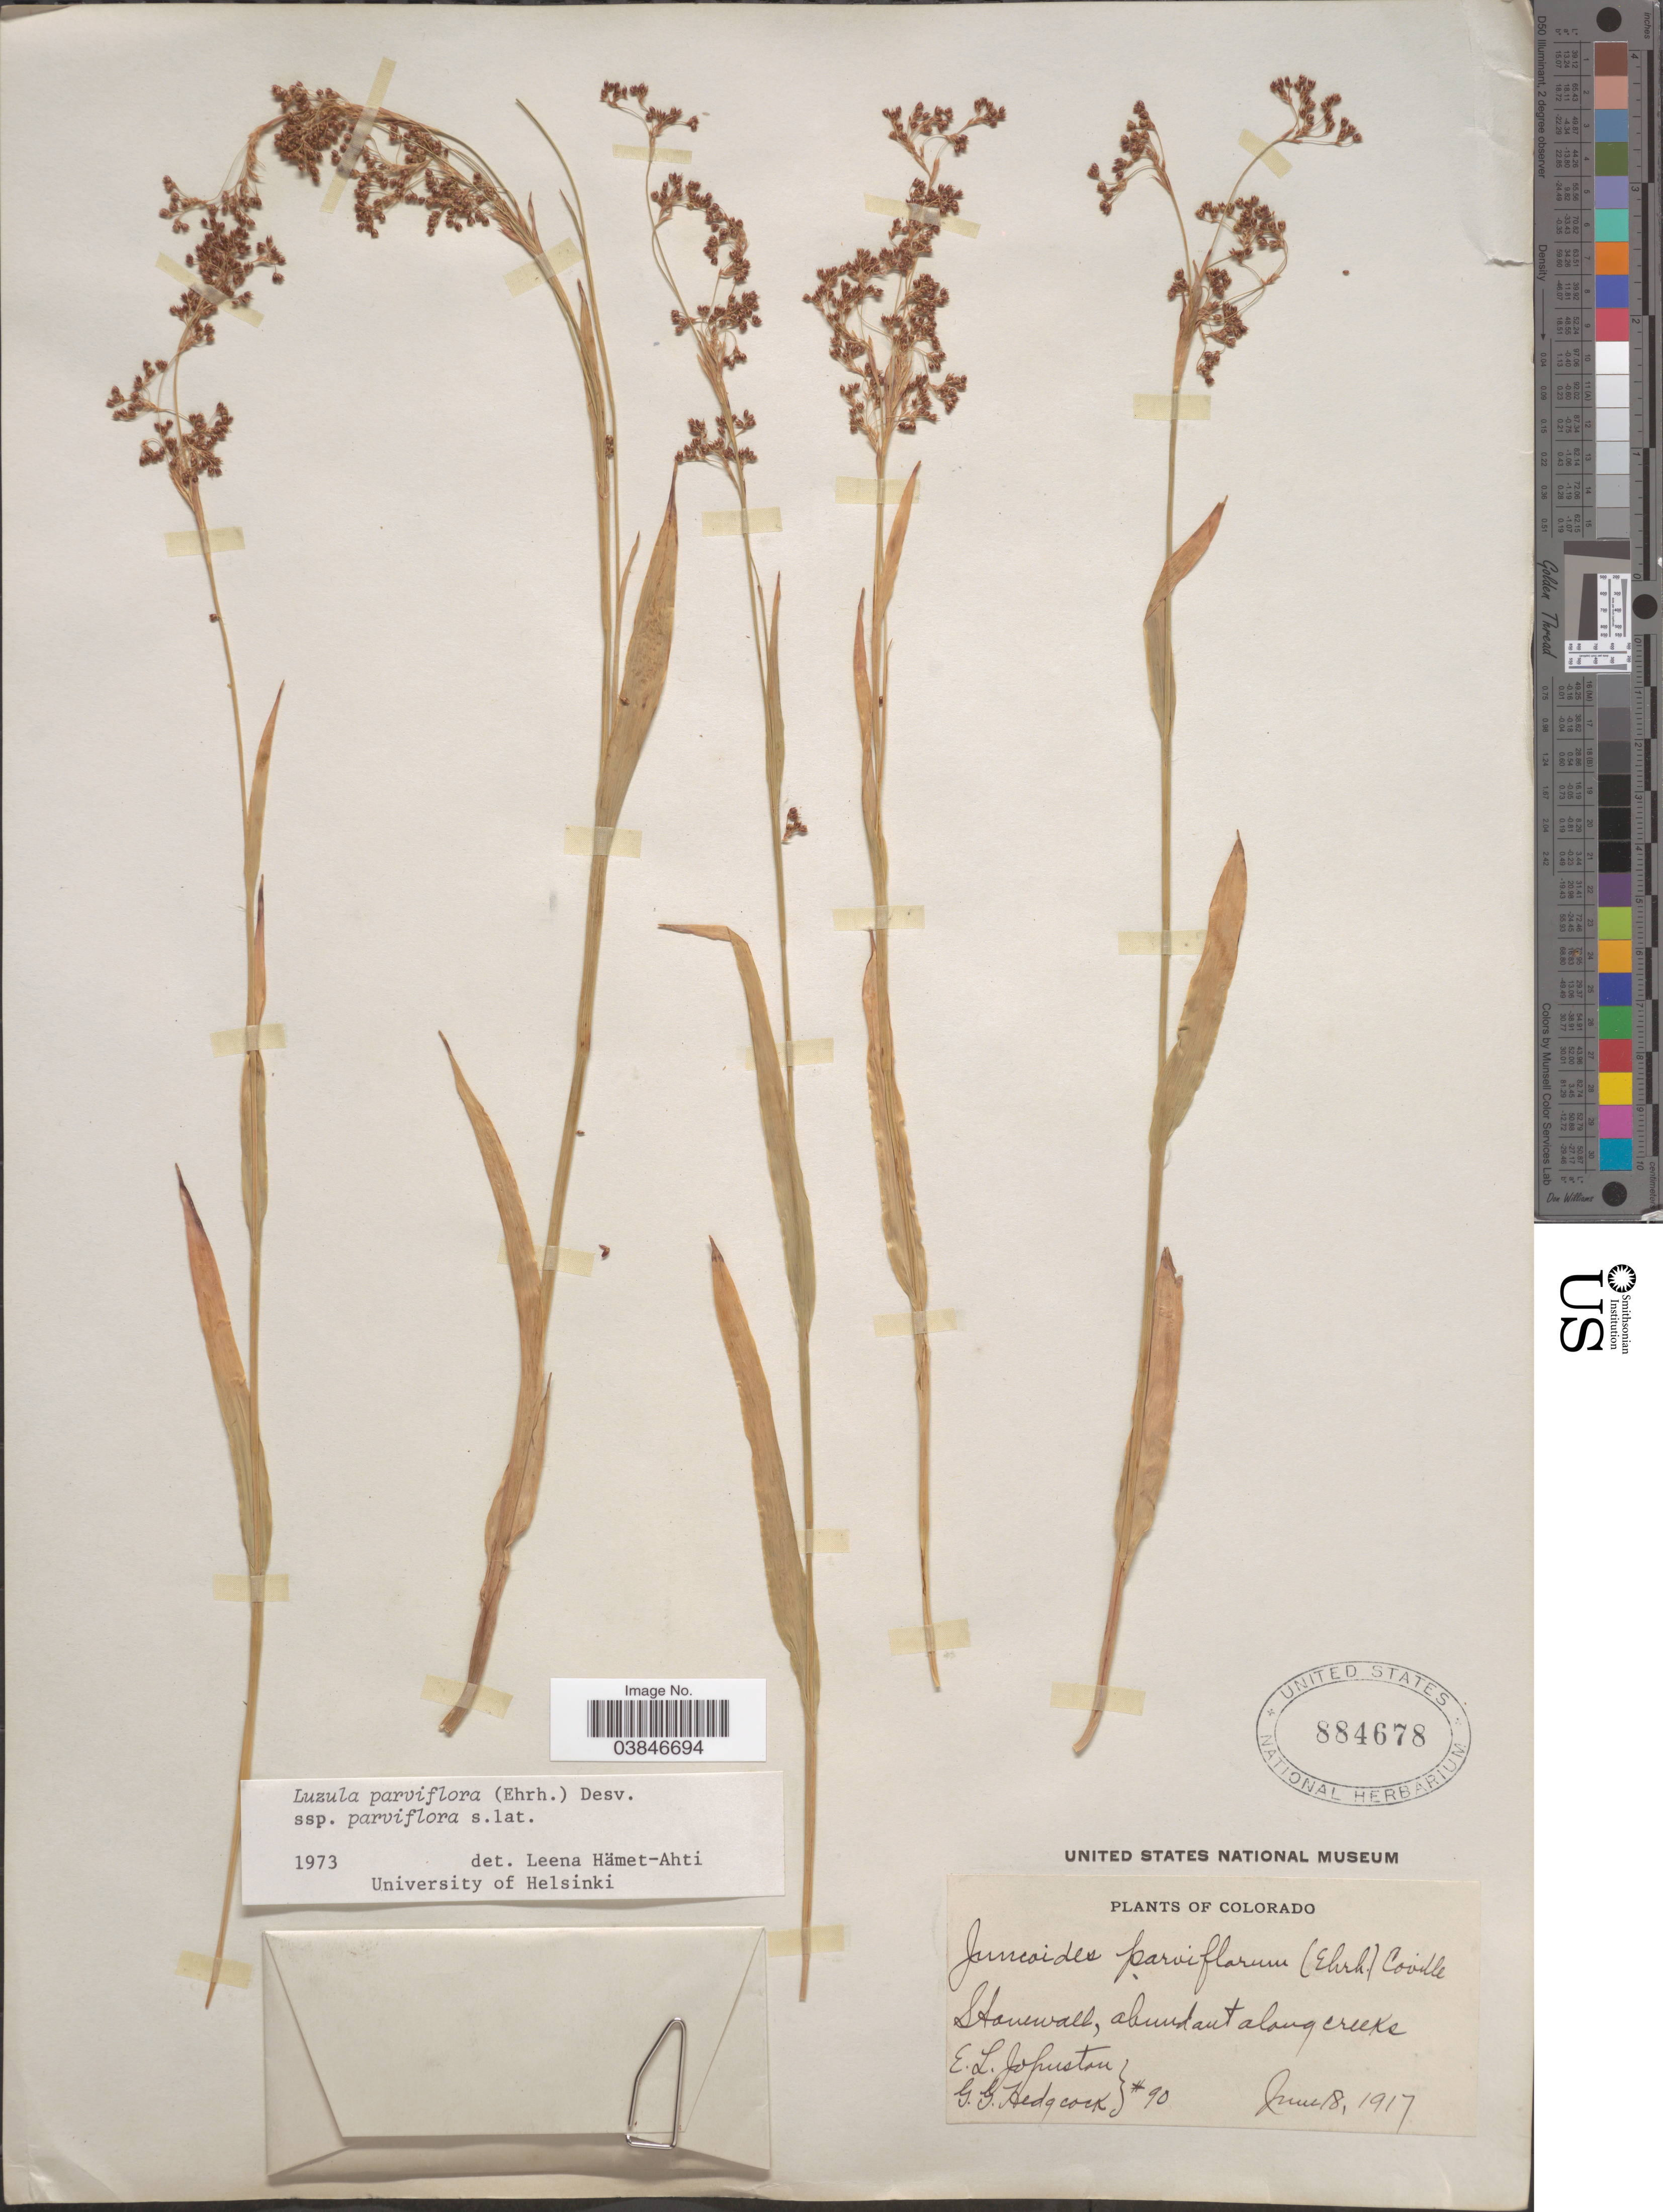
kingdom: Plantae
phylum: Tracheophyta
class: Liliopsida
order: Poales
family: Juncaceae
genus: Luzula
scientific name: Luzula parviflora subsp. parviflora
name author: (Ehrh.) Desv.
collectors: E. L. Johnston & G. Hedgcock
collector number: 90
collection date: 1917-06-18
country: United States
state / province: Colorado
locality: Stonewall, along creeks.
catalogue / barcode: US 884678